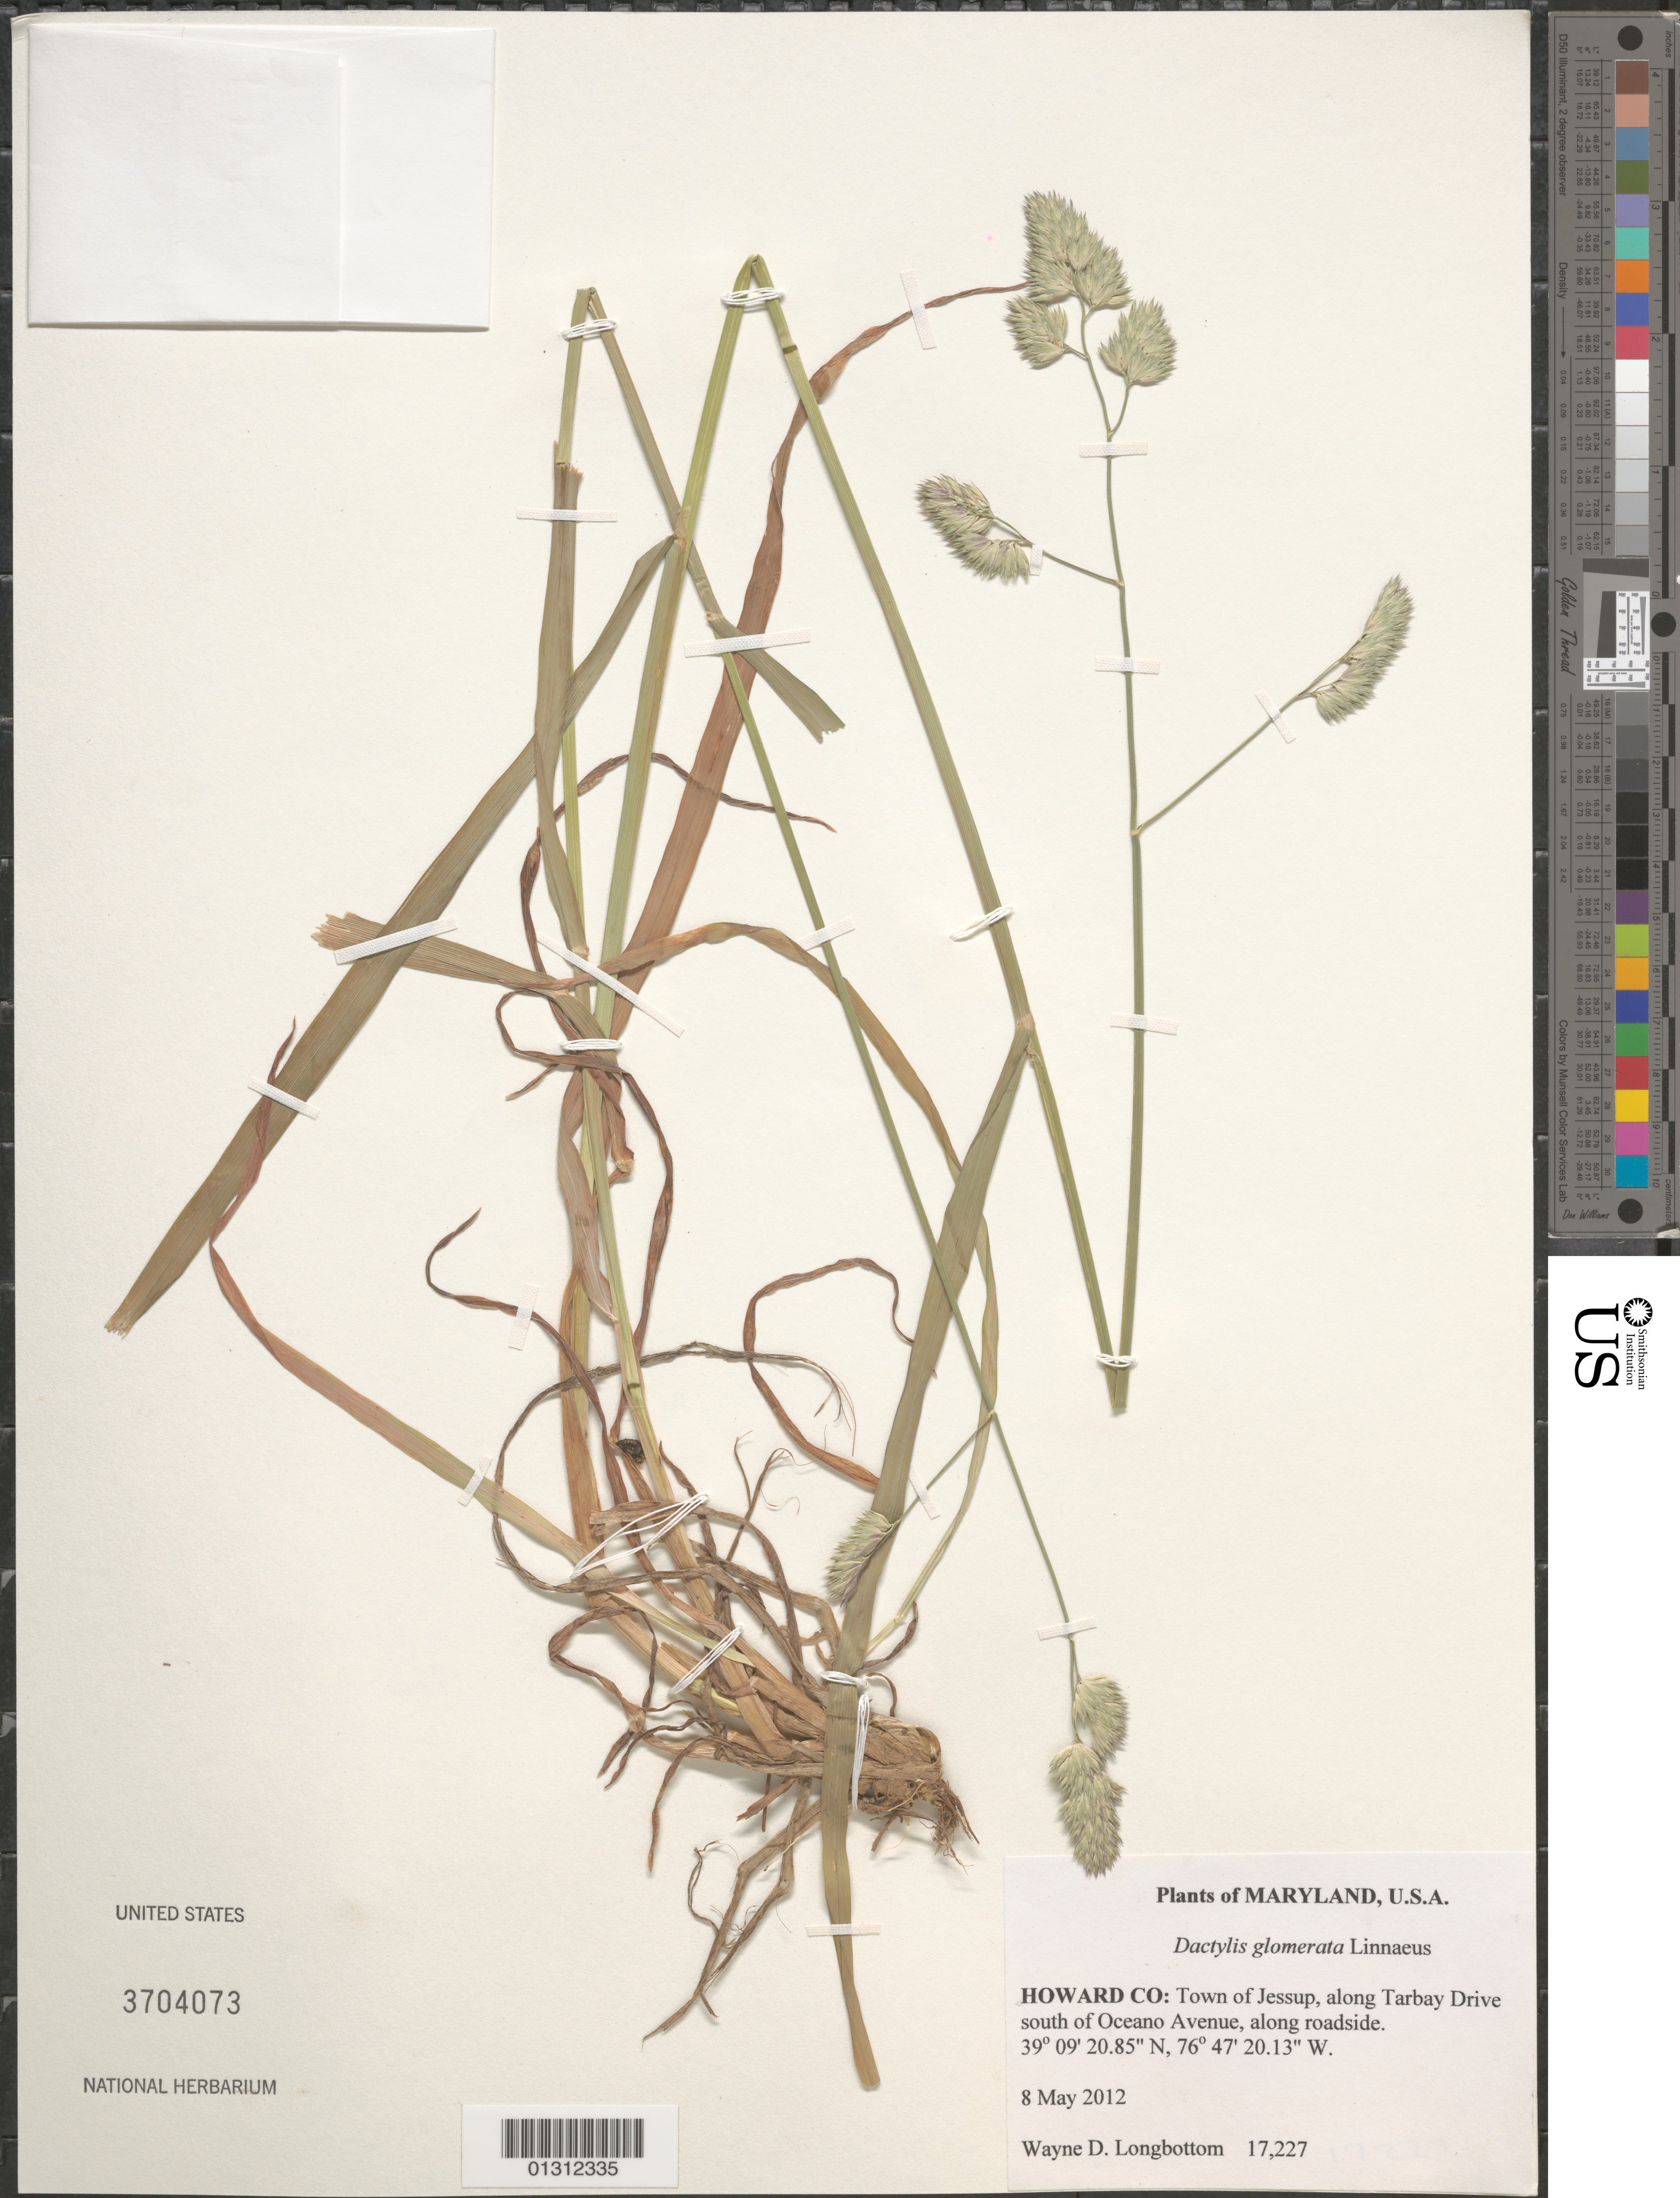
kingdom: Plantae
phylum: Tracheophyta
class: Liliopsida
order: Poales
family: Poaceae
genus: Dactylis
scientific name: Dactylis glomerata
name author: L.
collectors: W. D. Longbottom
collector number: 17227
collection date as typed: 8 May 2012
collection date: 2012-05-08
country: United States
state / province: Maryland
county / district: Howard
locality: Town of Jessup, along Tarbay Drive south of Oceano Avenue, along roadside.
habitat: Along roadside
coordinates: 39 09 20.85 N, 76 47 20.13 W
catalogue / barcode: US 3704073